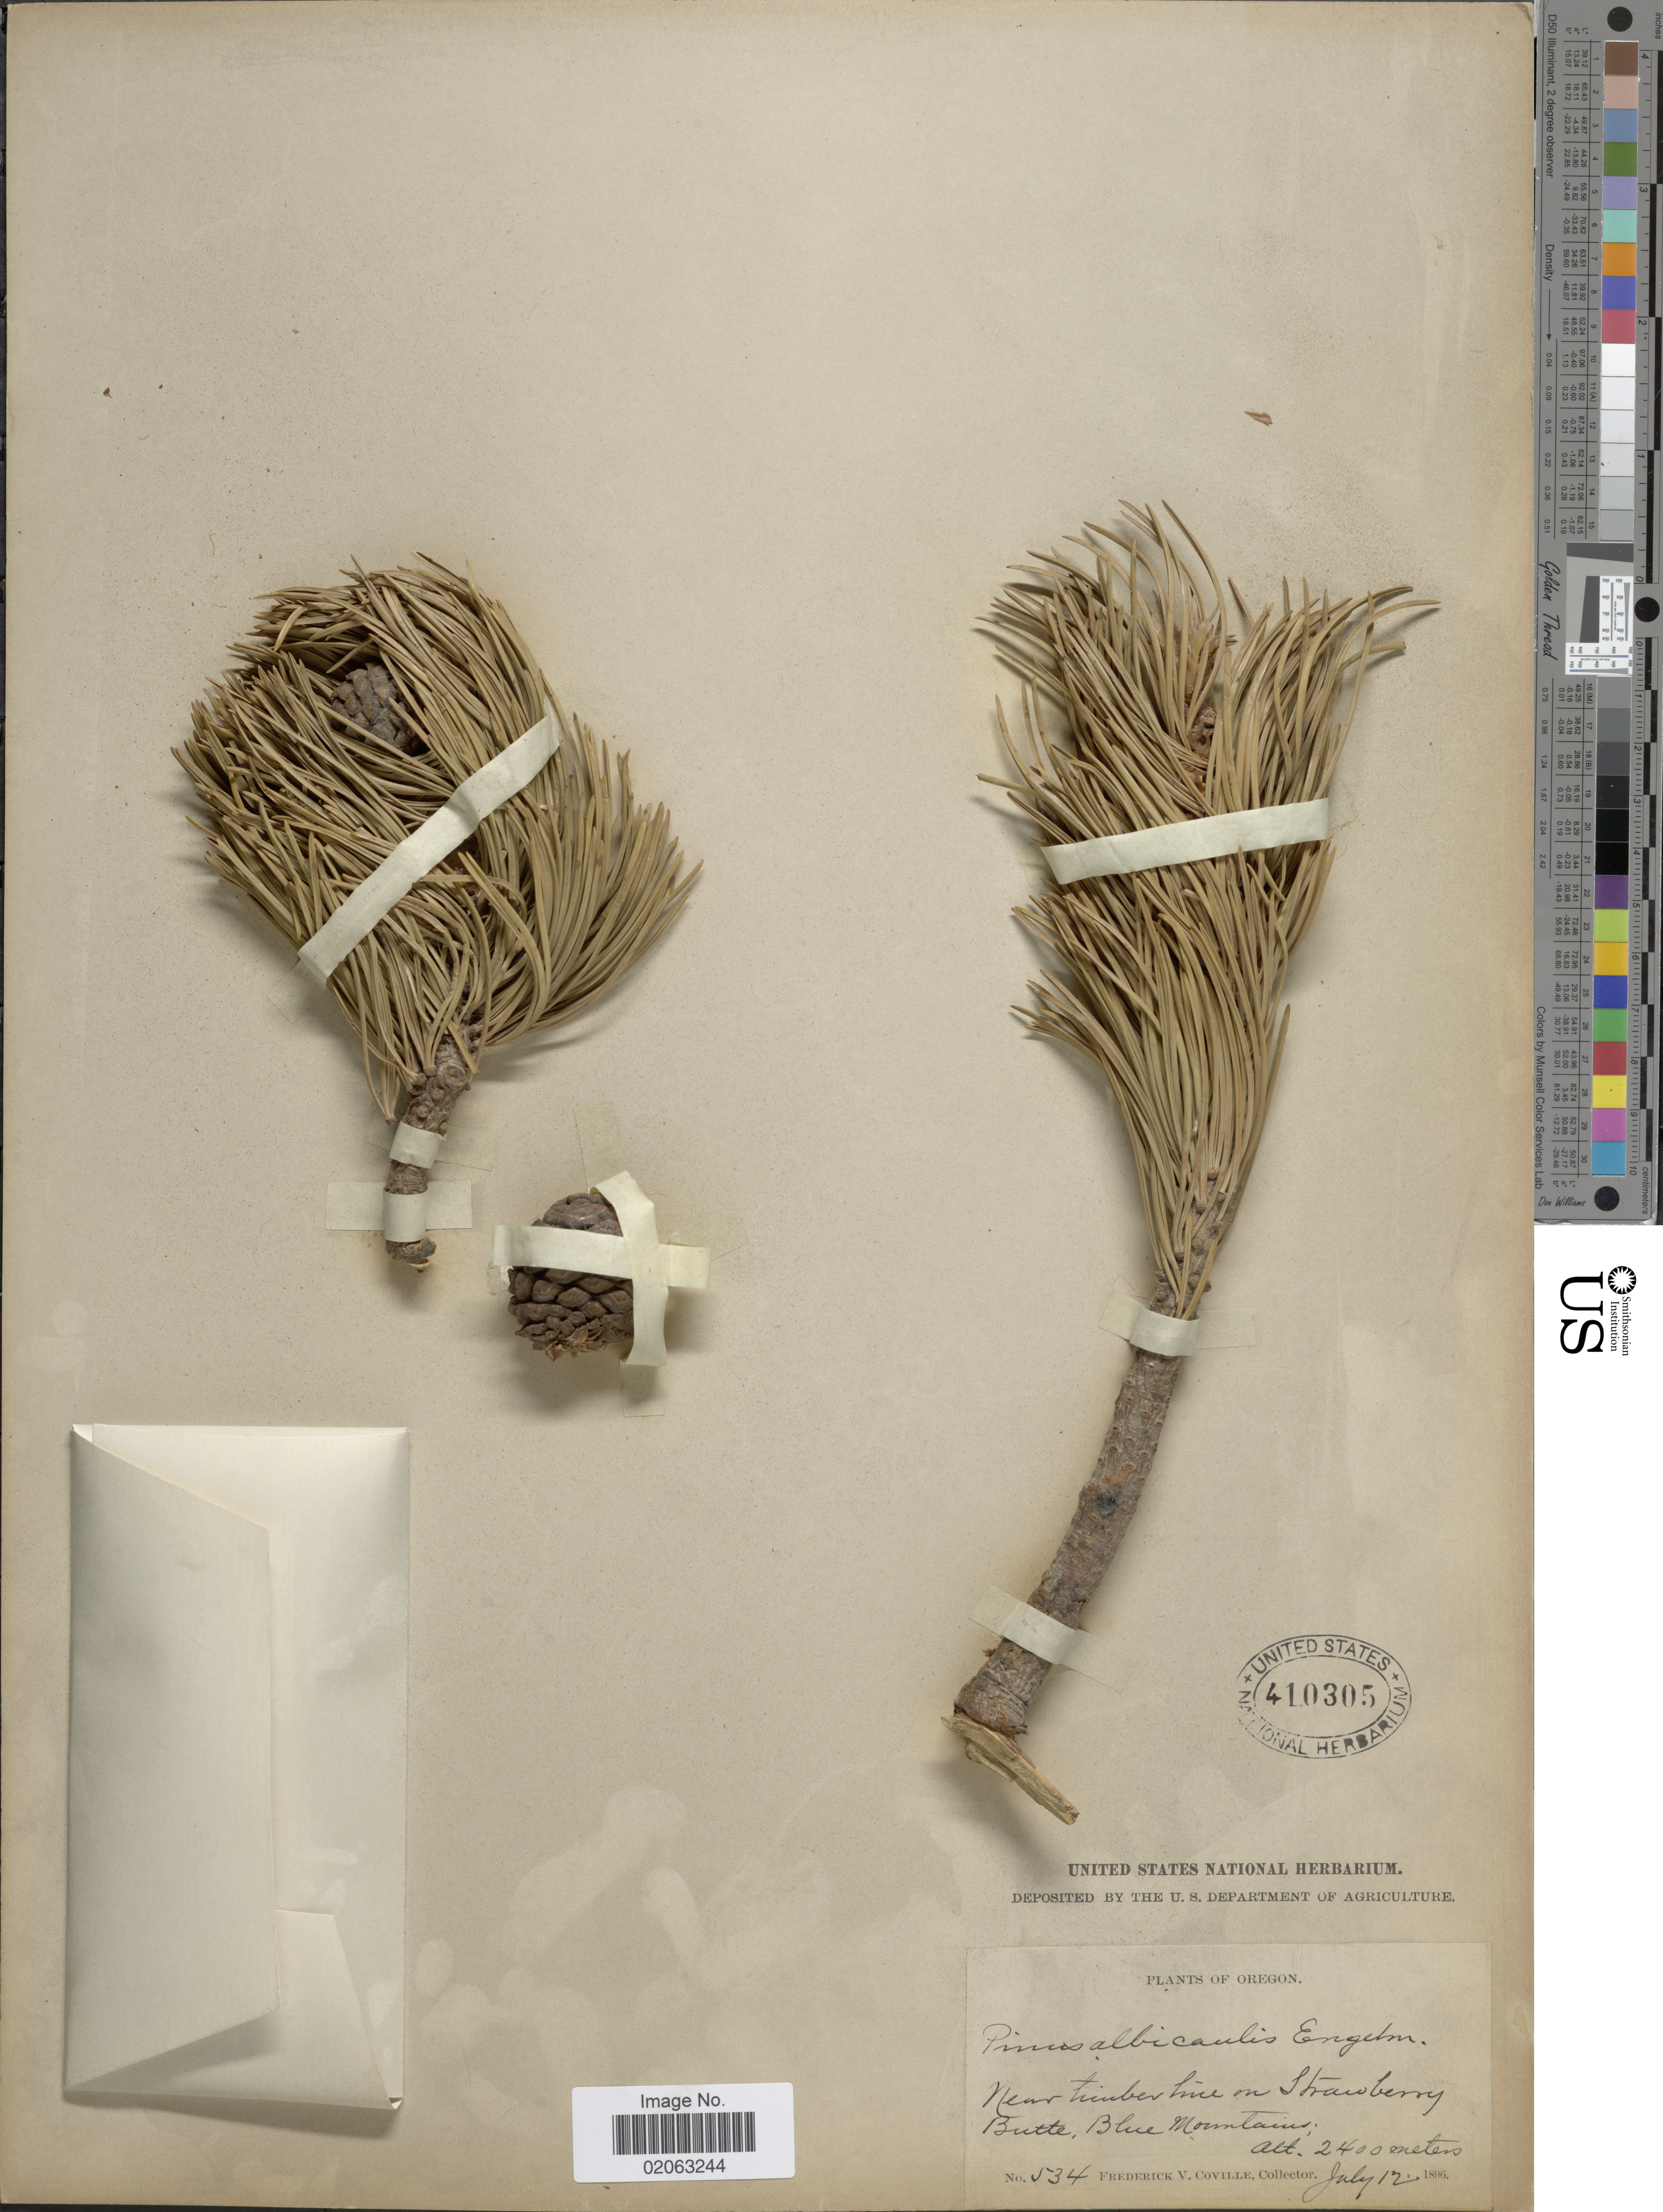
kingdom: Plantae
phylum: Tracheophyta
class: Pinopsida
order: Pinales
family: Pinaceae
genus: Pinus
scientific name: Pinus albicaulis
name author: Engelm.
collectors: F. V. Coville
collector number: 534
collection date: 1896-07-12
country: United States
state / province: Oregon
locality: Near timberline on Strawberry Butte, Blue Mountains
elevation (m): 2400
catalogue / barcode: US 410305